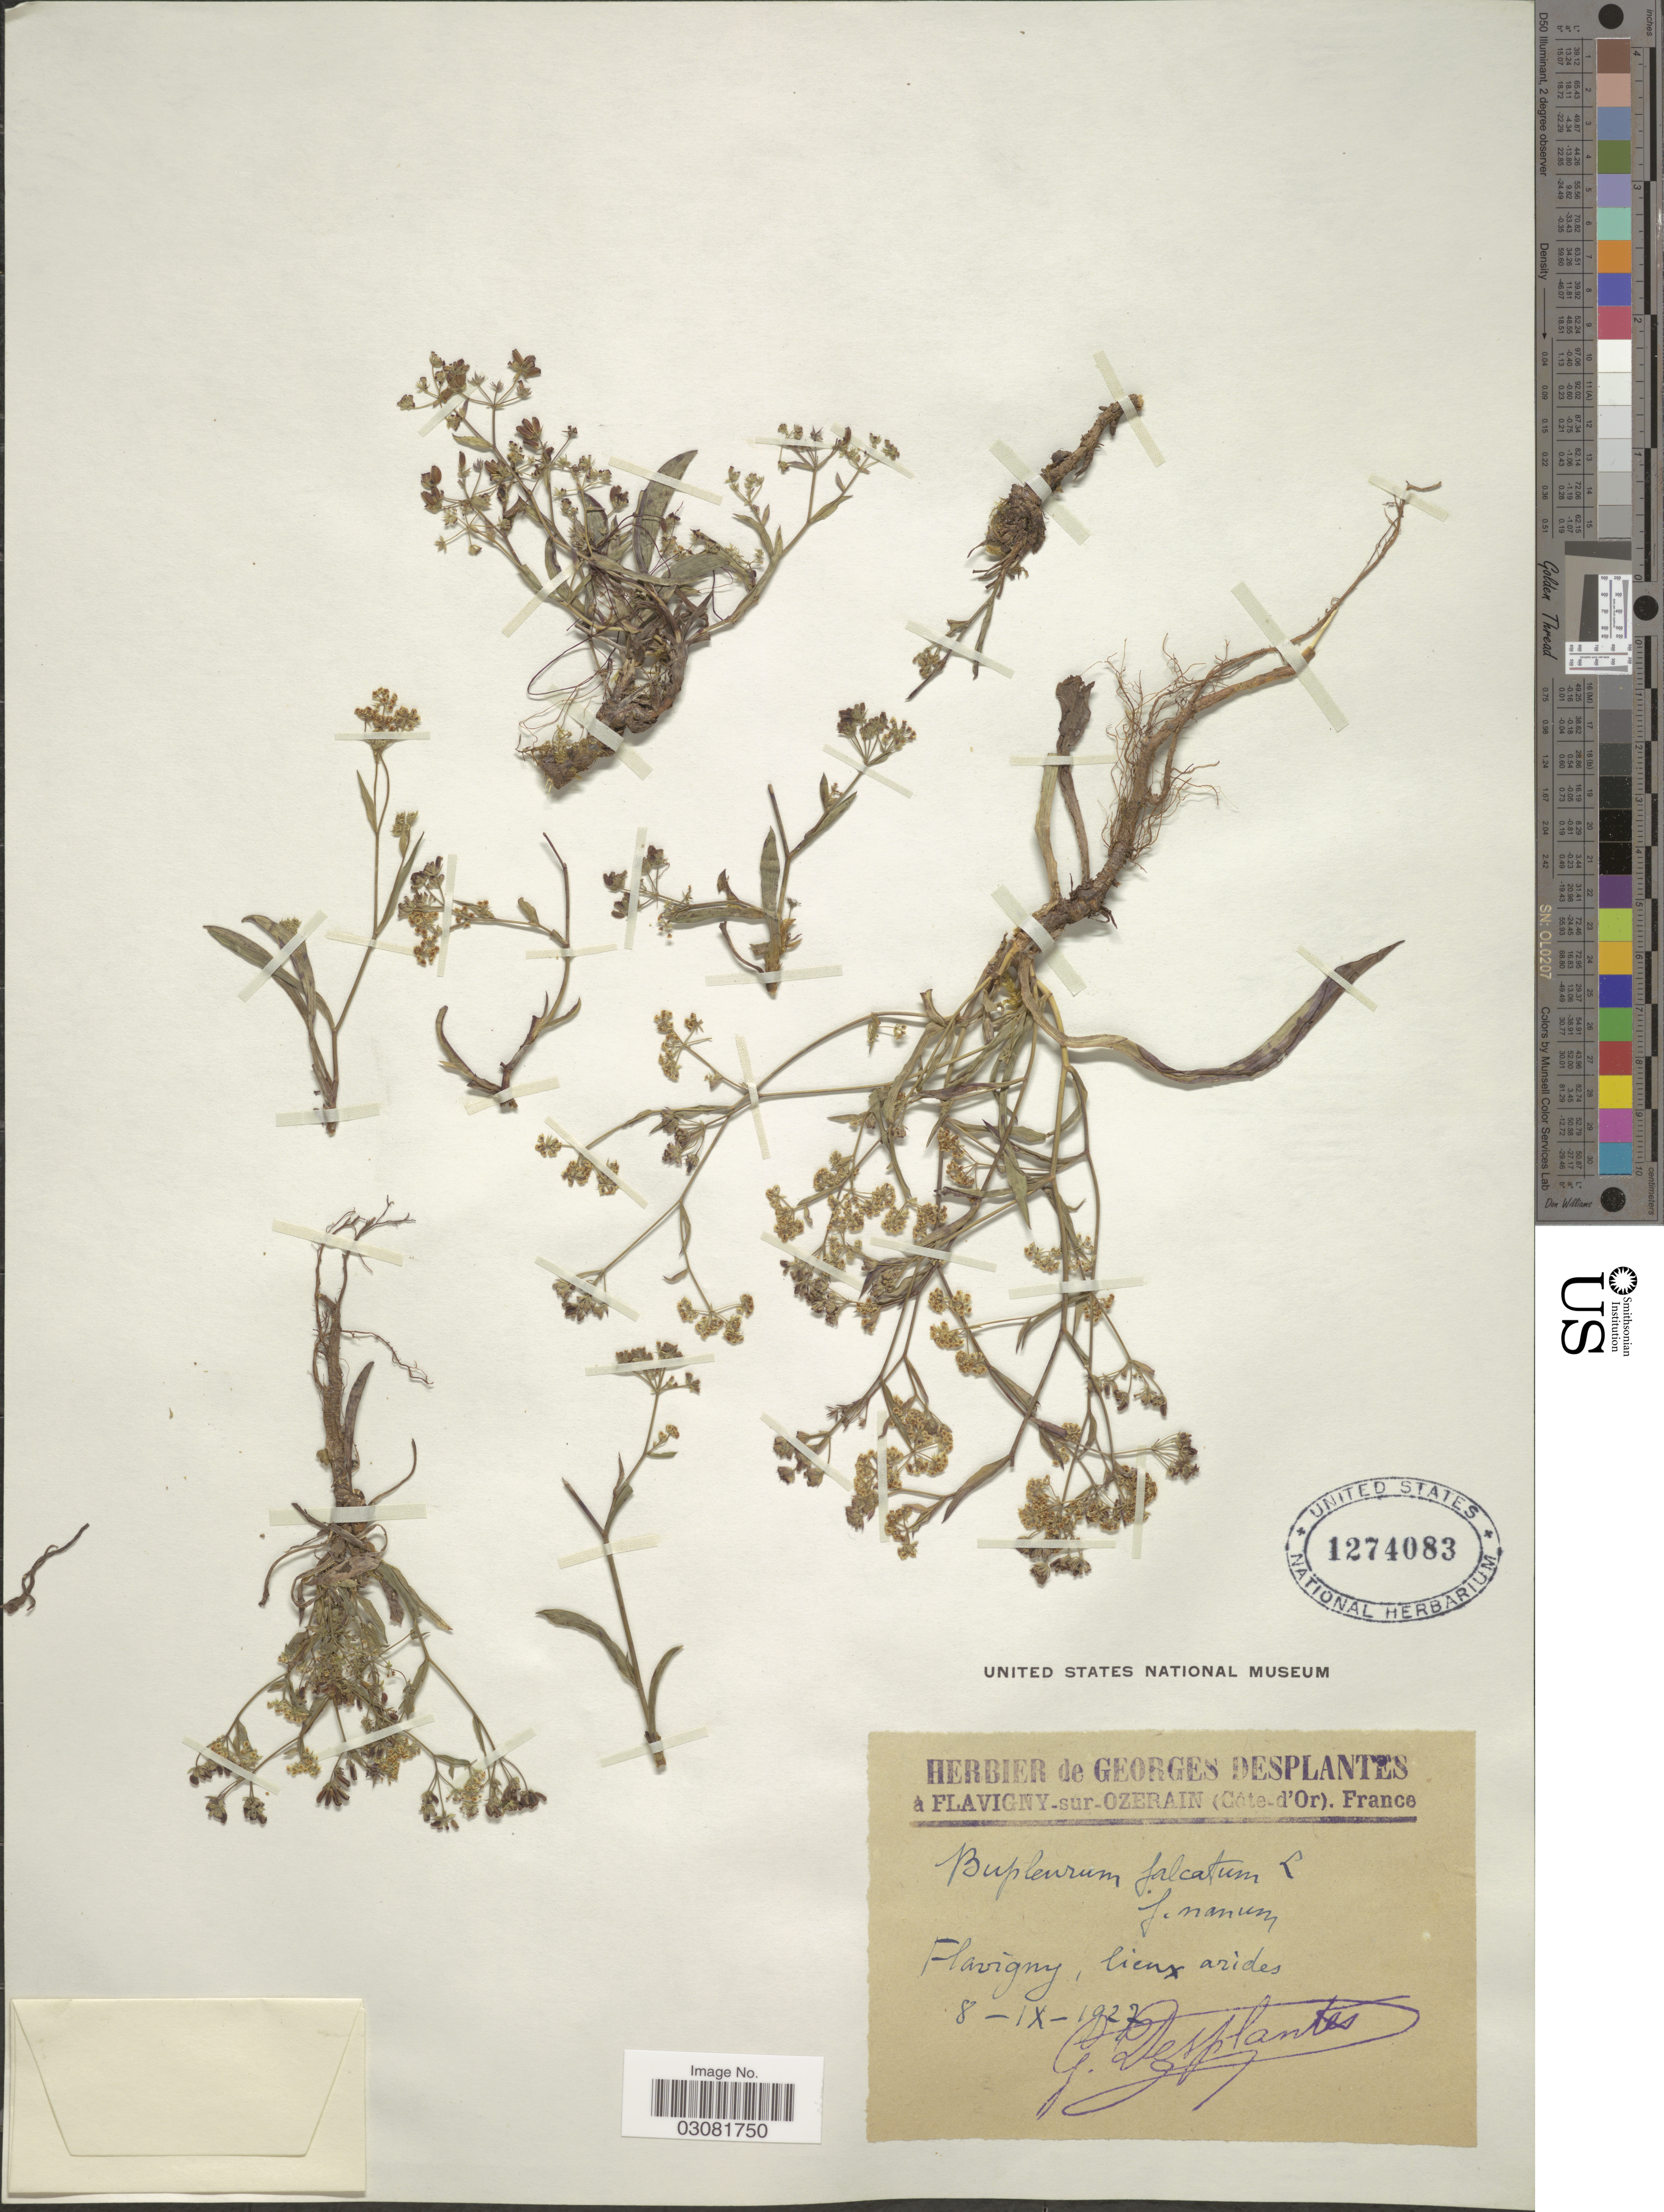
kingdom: Plantae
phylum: Tracheophyta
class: Magnoliopsida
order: Apiales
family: Apiaceae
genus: Bupleurum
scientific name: Bupleurum falcatum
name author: L.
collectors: G. Desplantes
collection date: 1922-09-08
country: France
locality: Flavigny, lieus arides.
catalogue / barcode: US 1274083